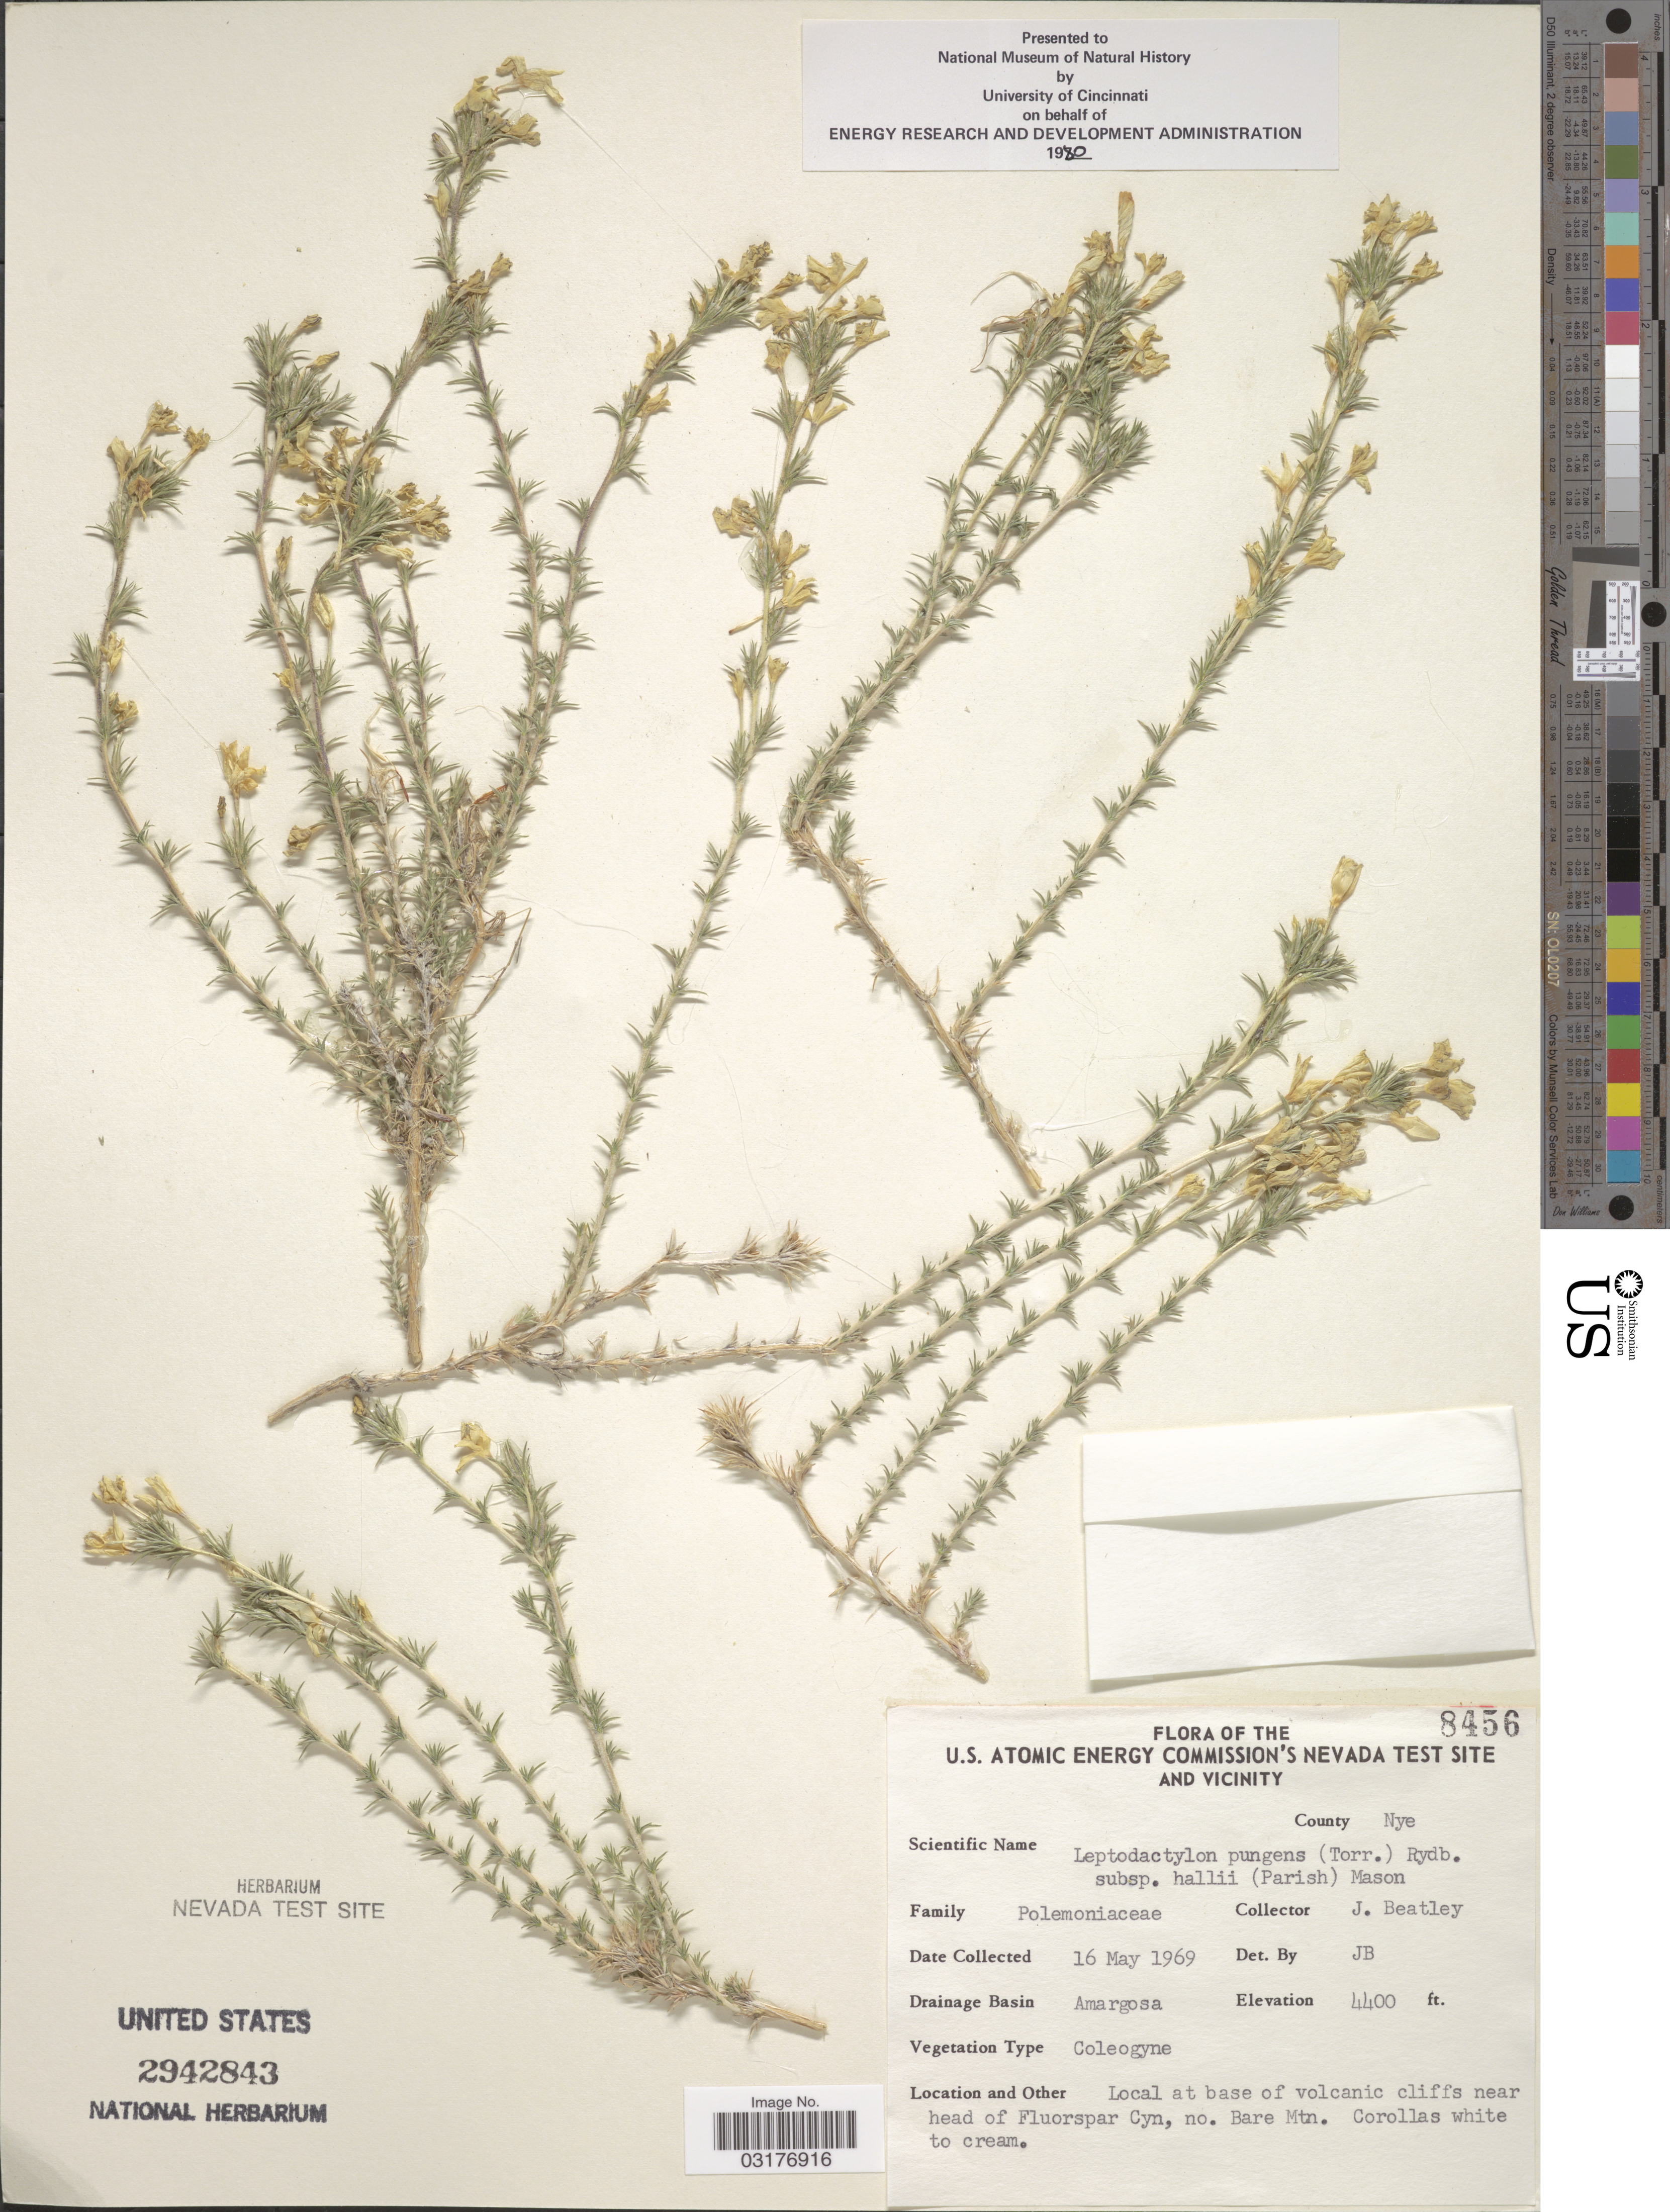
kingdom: Plantae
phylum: Tracheophyta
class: Magnoliopsida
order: Ericales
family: Polemoniaceae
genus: Linanthus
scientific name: Linanthus pungens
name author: (Torr.) J.M. Porter & L.A. Johnson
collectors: J. C. Beatley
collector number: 8456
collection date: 1969-05-16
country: United States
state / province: Nevada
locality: The U.S. Atomic Energy Commission's Nevada Test Site and Vicinity. County Nye. Drainage Basin Amargosa. Near head of Fluorspar Cyn, no. Bare Mtn.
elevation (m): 1341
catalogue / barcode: US 2942843